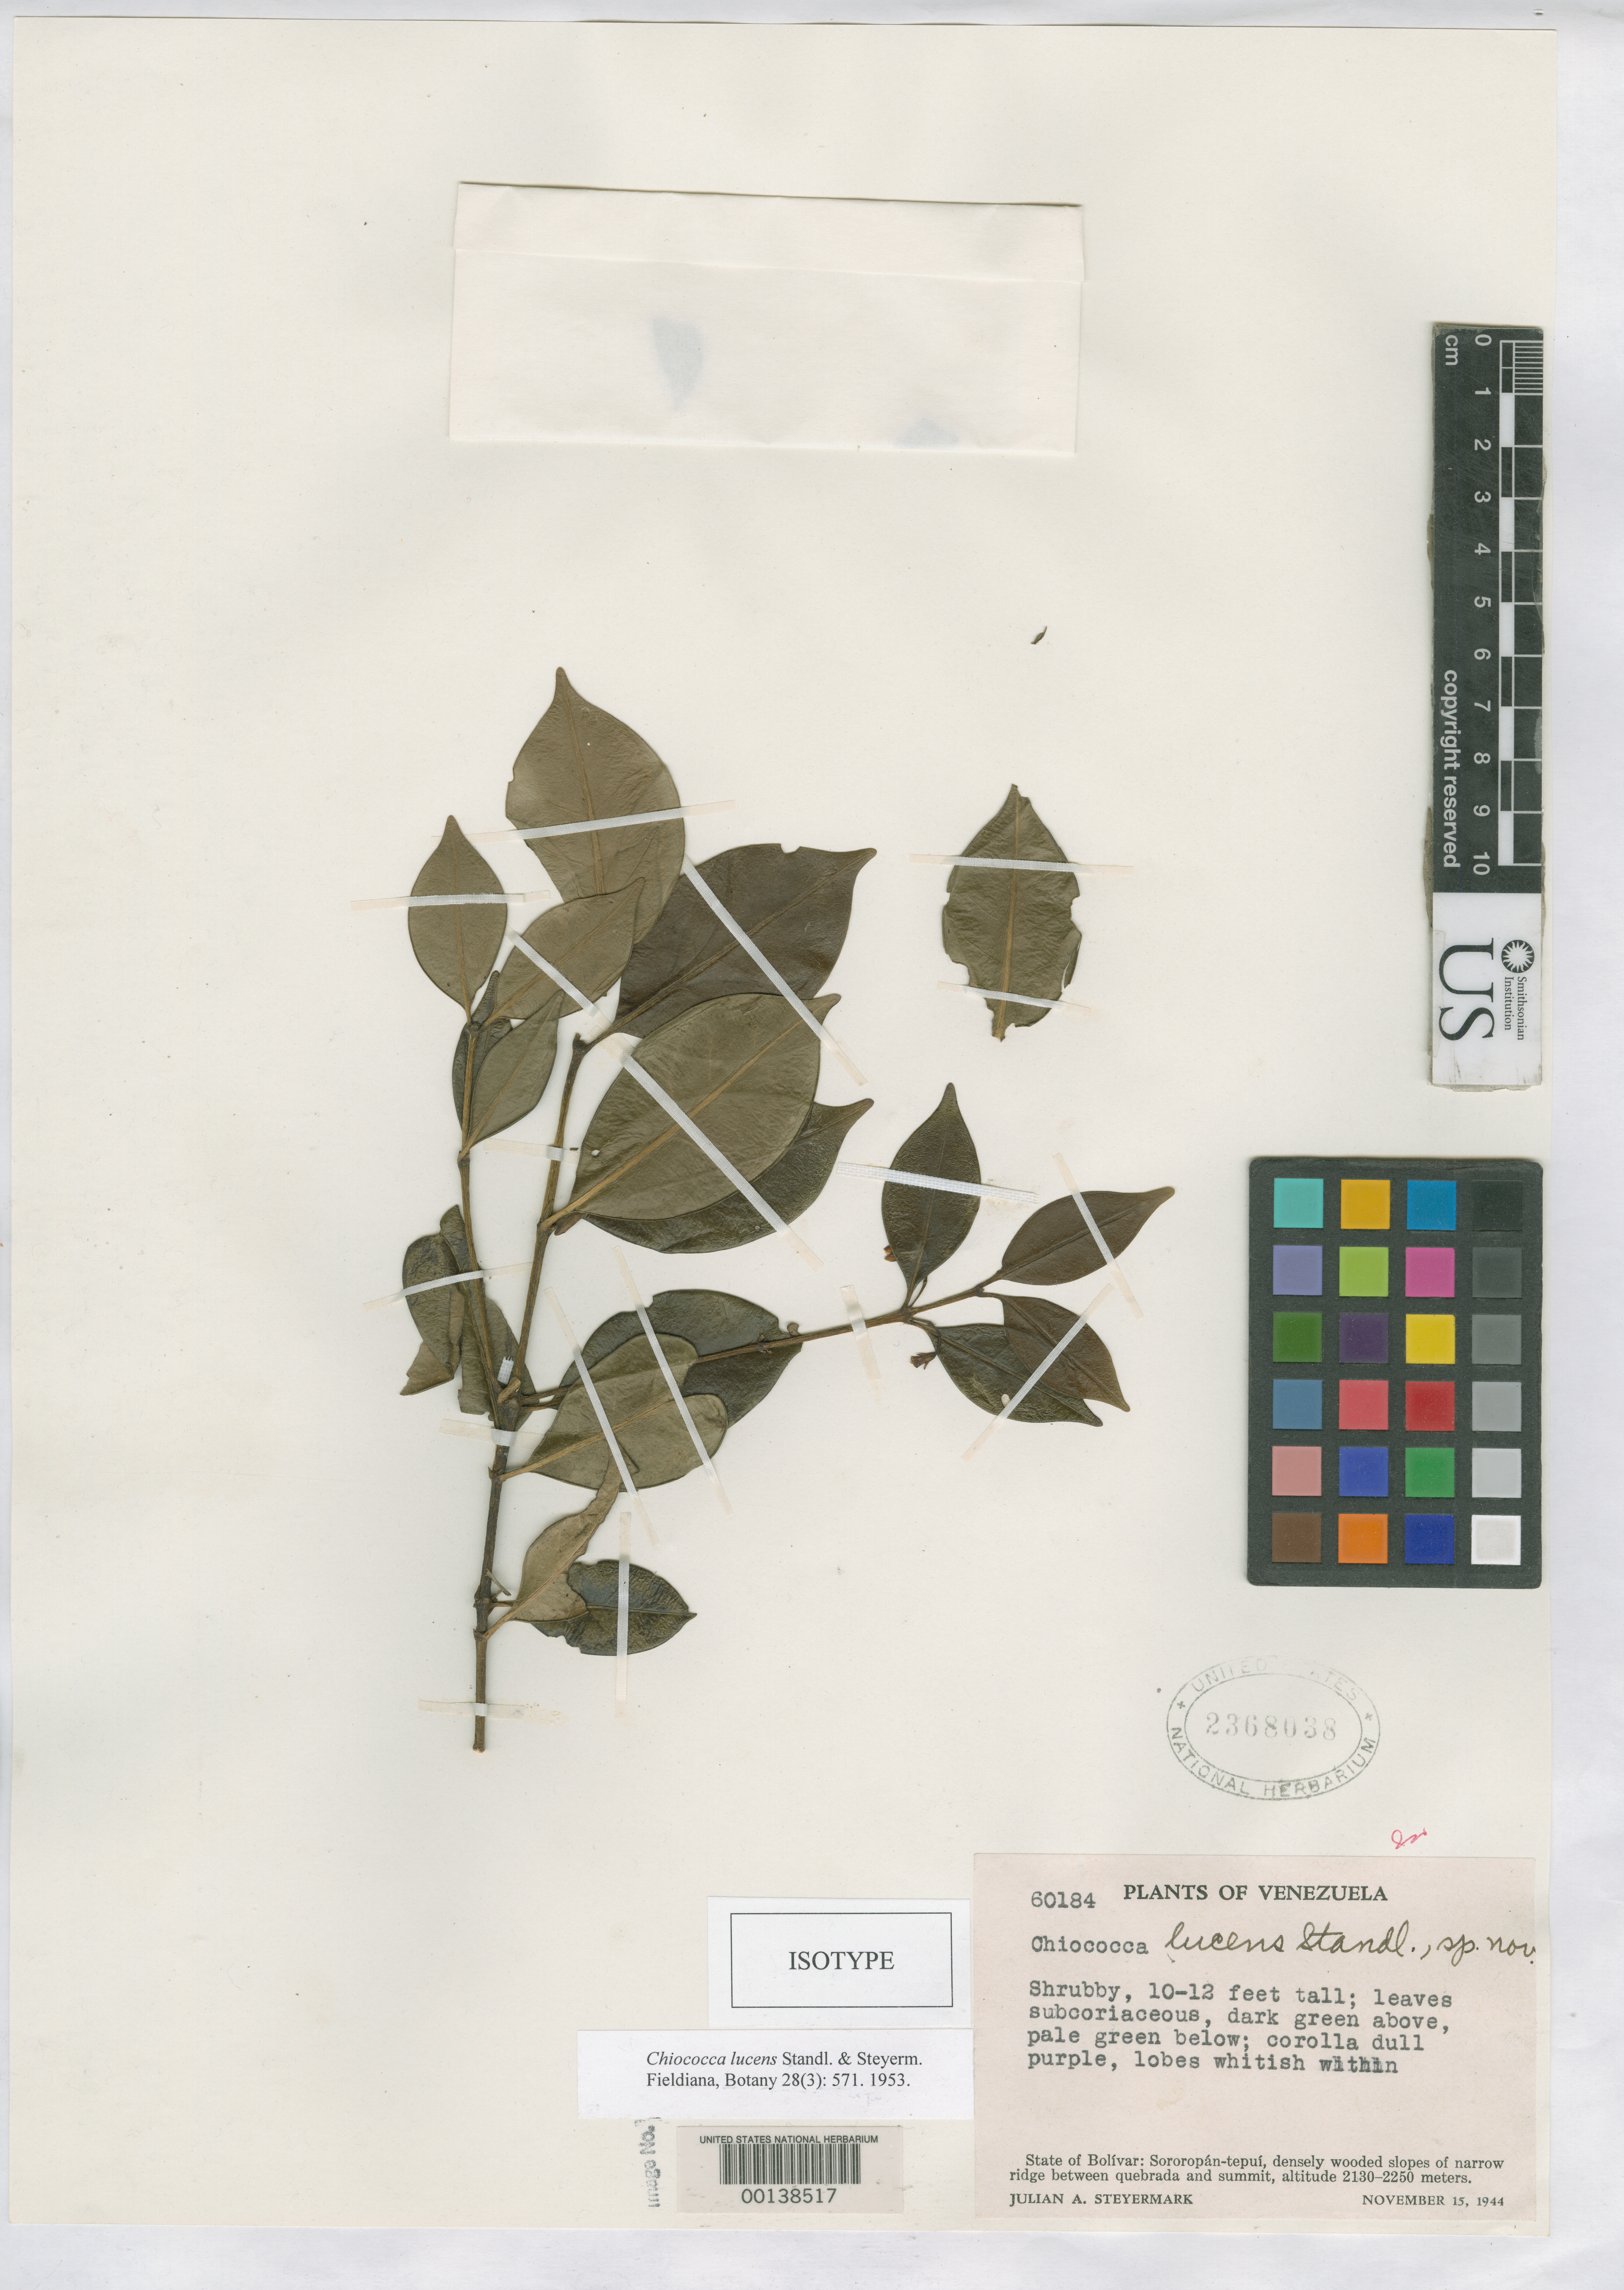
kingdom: Plantae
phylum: Tracheophyta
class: Magnoliopsida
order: Gentianales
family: Rubiaceae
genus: Chiococca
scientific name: Chiococca lucens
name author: Standl. & Steyerm.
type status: Isotype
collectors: J. Steyermark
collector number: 60184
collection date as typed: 15 Nov 1944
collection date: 1944-11-15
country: Venezuela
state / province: Bolivar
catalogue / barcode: US 2368038